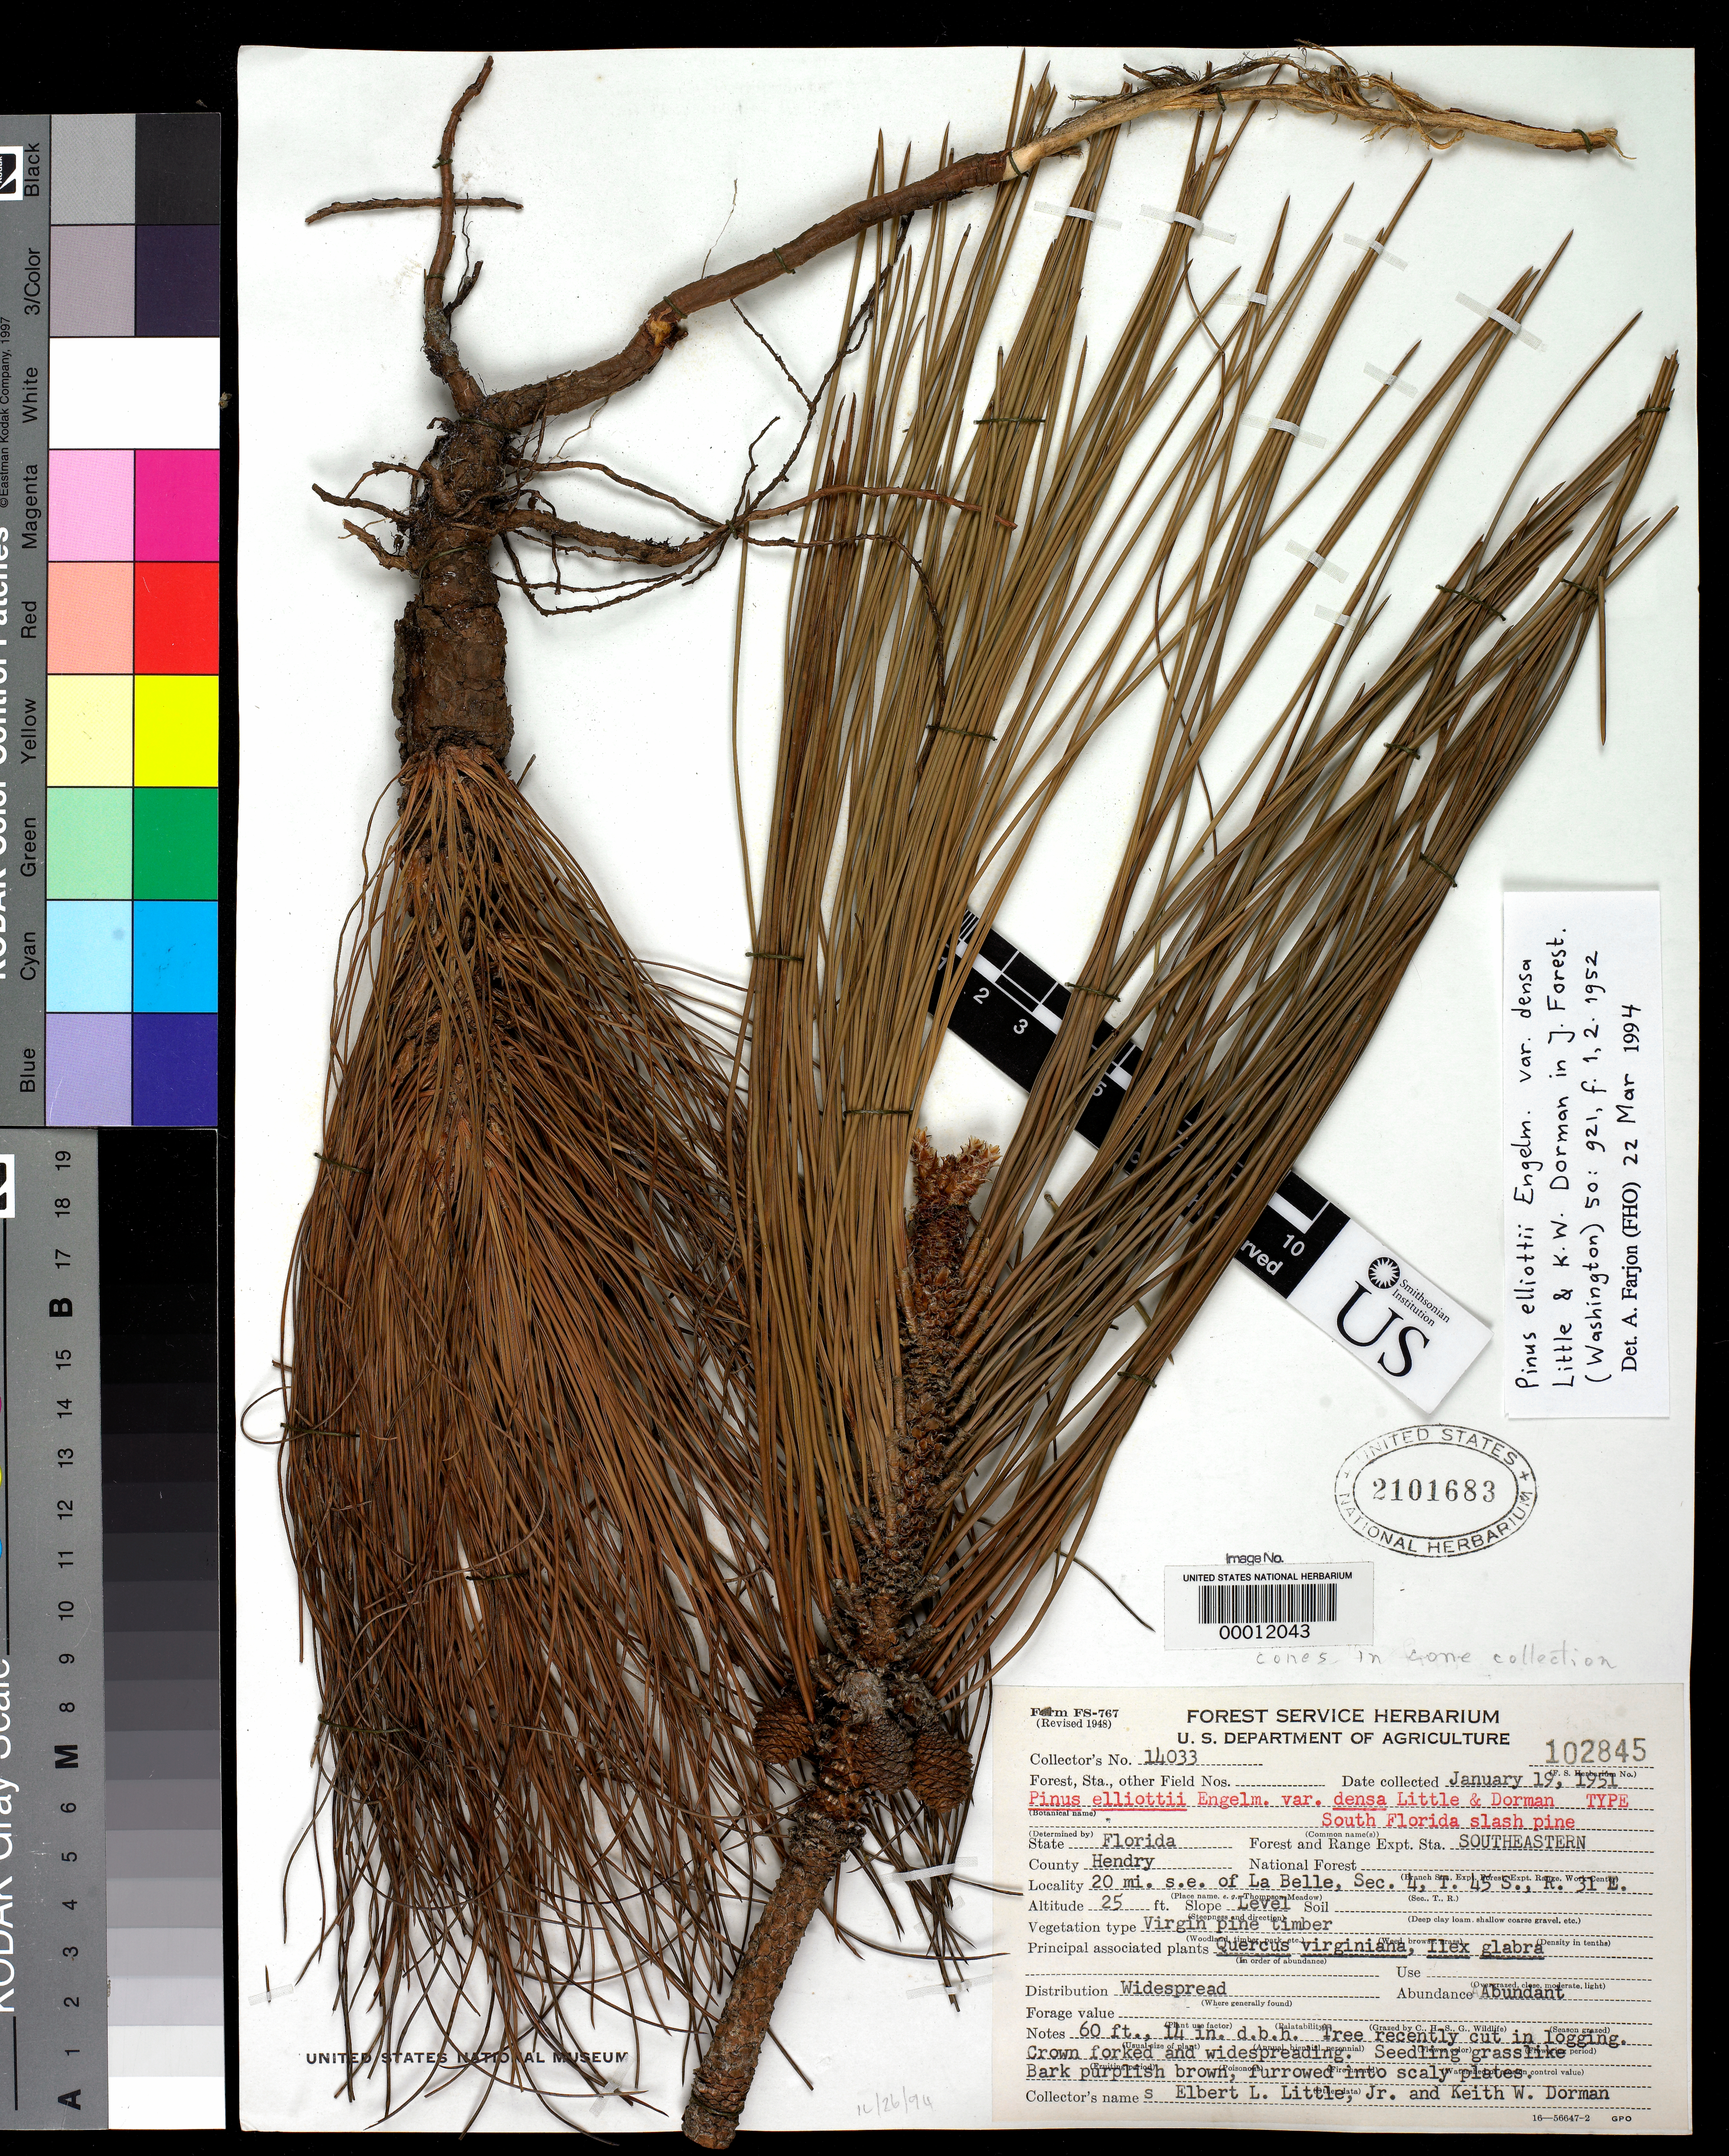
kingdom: Plantae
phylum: Tracheophyta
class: Pinopsida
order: Pinales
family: Pinaceae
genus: Pinus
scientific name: Pinus elliottii var. densa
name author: Little & K.W. Dorman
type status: Holotype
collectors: E. L. Little & K. W. Dorman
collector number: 14033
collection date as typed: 19 Jan 1951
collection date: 1951-01-19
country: United States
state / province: Florida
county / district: Hendry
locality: About 20 mi. SE of La Belle, SE Forest & Range Expt. Sta.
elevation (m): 8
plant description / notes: "Cones in cone collection"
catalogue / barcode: US 2101683